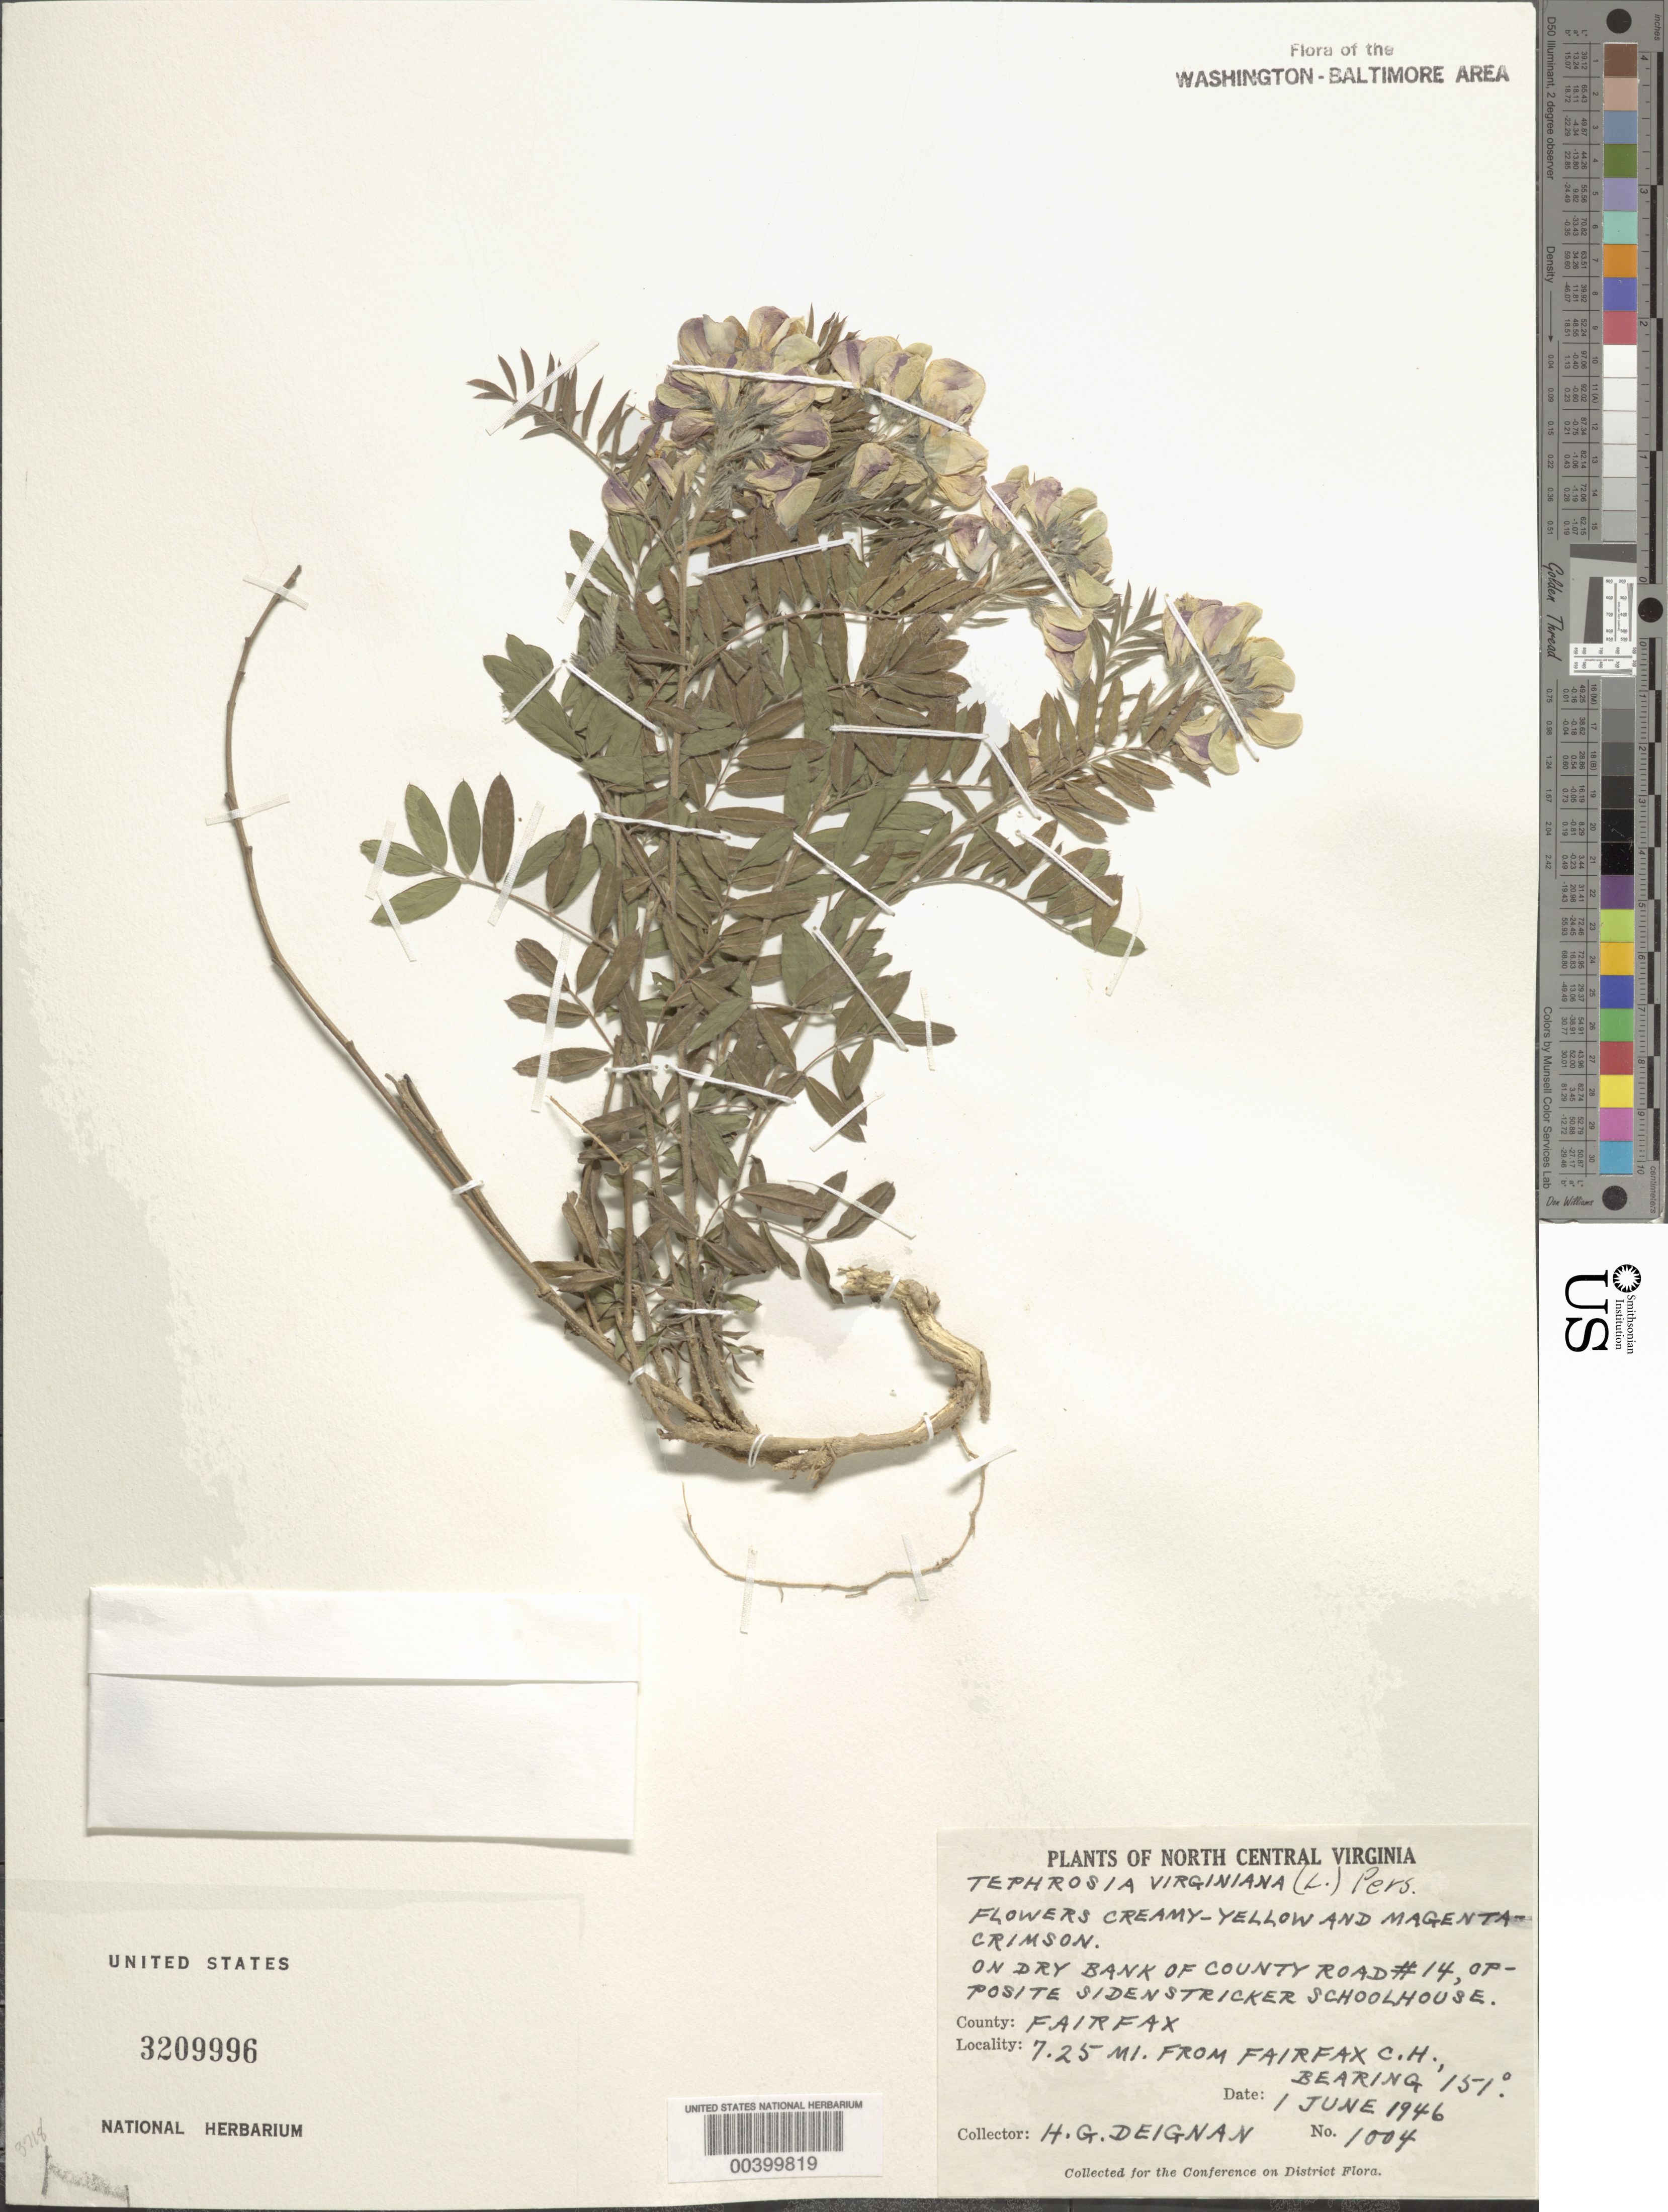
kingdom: Plantae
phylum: Tracheophyta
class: Magnoliopsida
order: Fabales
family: Fabaceae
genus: Tephrosia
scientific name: Tephrosia virginiana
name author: (L.) Pers.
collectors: H. Deignan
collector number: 1004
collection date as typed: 01 Jun 1946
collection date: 1946-06-01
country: United States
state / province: Virginia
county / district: Fairfax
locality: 7.25 M from Fairfax County Court House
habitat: On dry bank of county road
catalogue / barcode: US 3209996